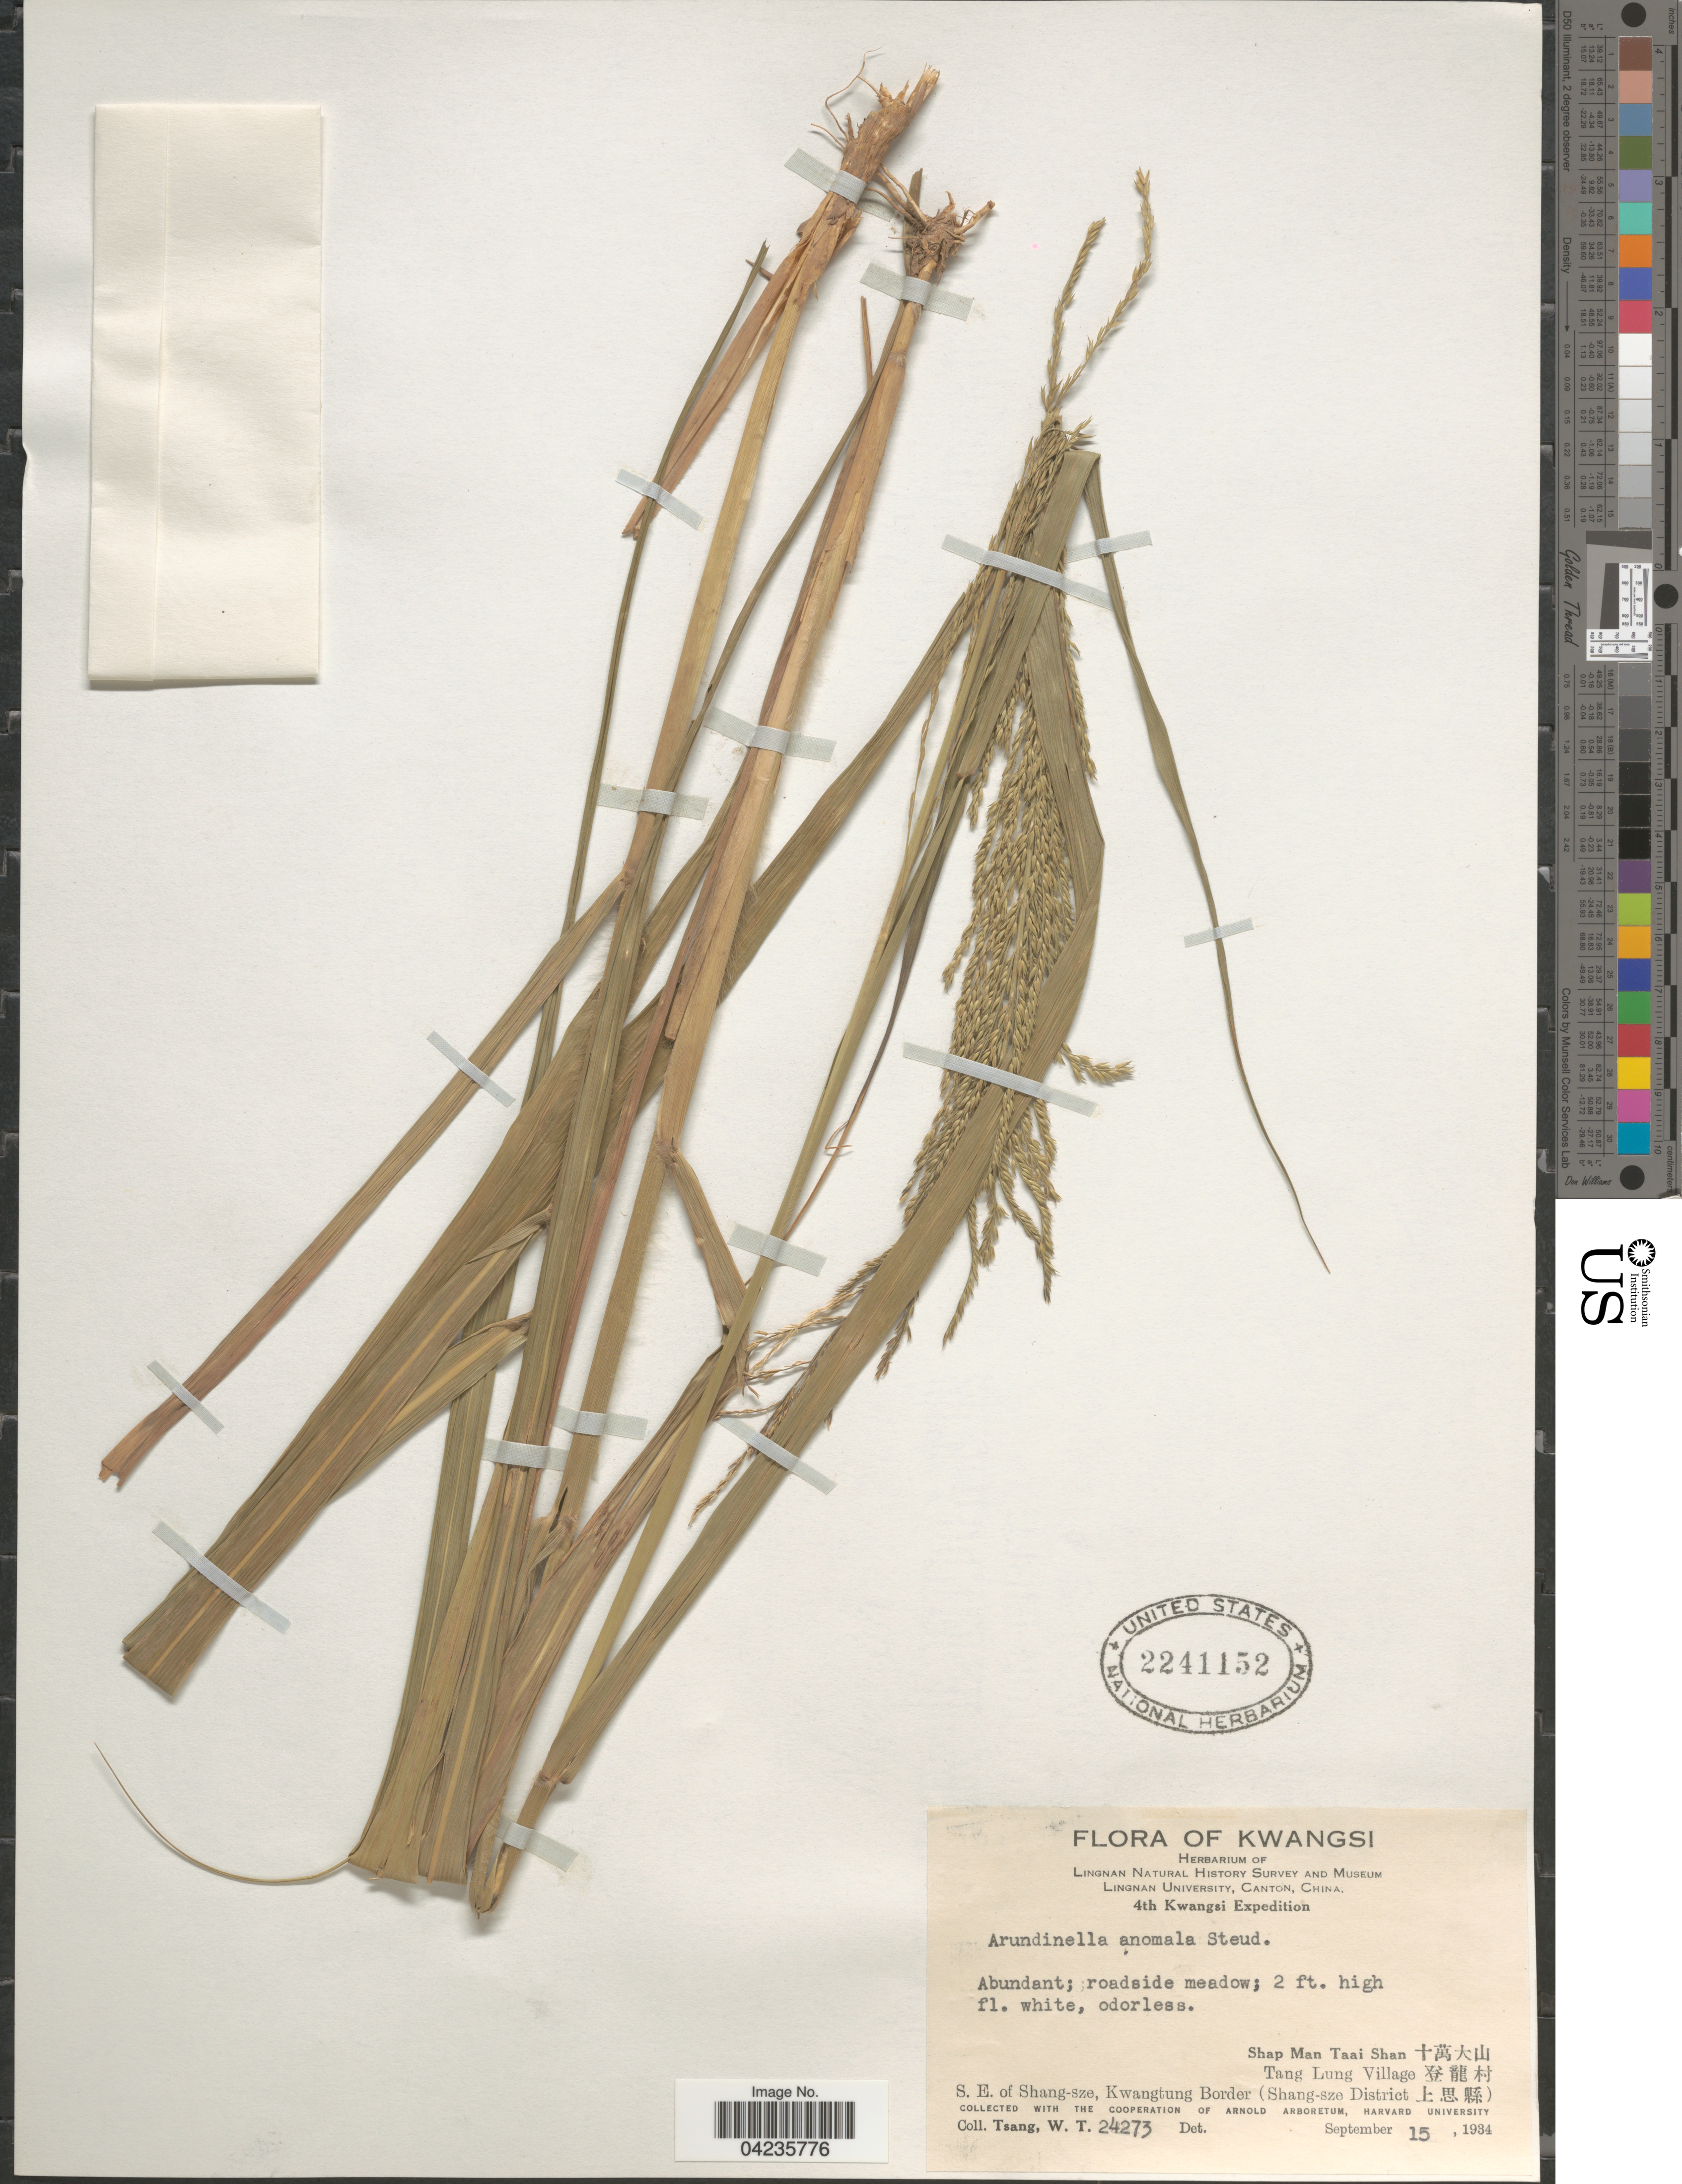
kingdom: Plantae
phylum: Tracheophyta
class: Liliopsida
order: Poales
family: Poaceae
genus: Arundinella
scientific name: Arundinella hirta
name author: (Thunb.) Tanaka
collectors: W. T. Tsang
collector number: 24273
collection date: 1934-09-15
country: China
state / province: Guangxi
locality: Kwangsi. 4th Kwangsi Expedition. Shap Man Taai Shan X. Tang Lung Village X. S. E. of Shang-sze, Kwangtung Border (Shang-sze District X).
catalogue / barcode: US 2241152